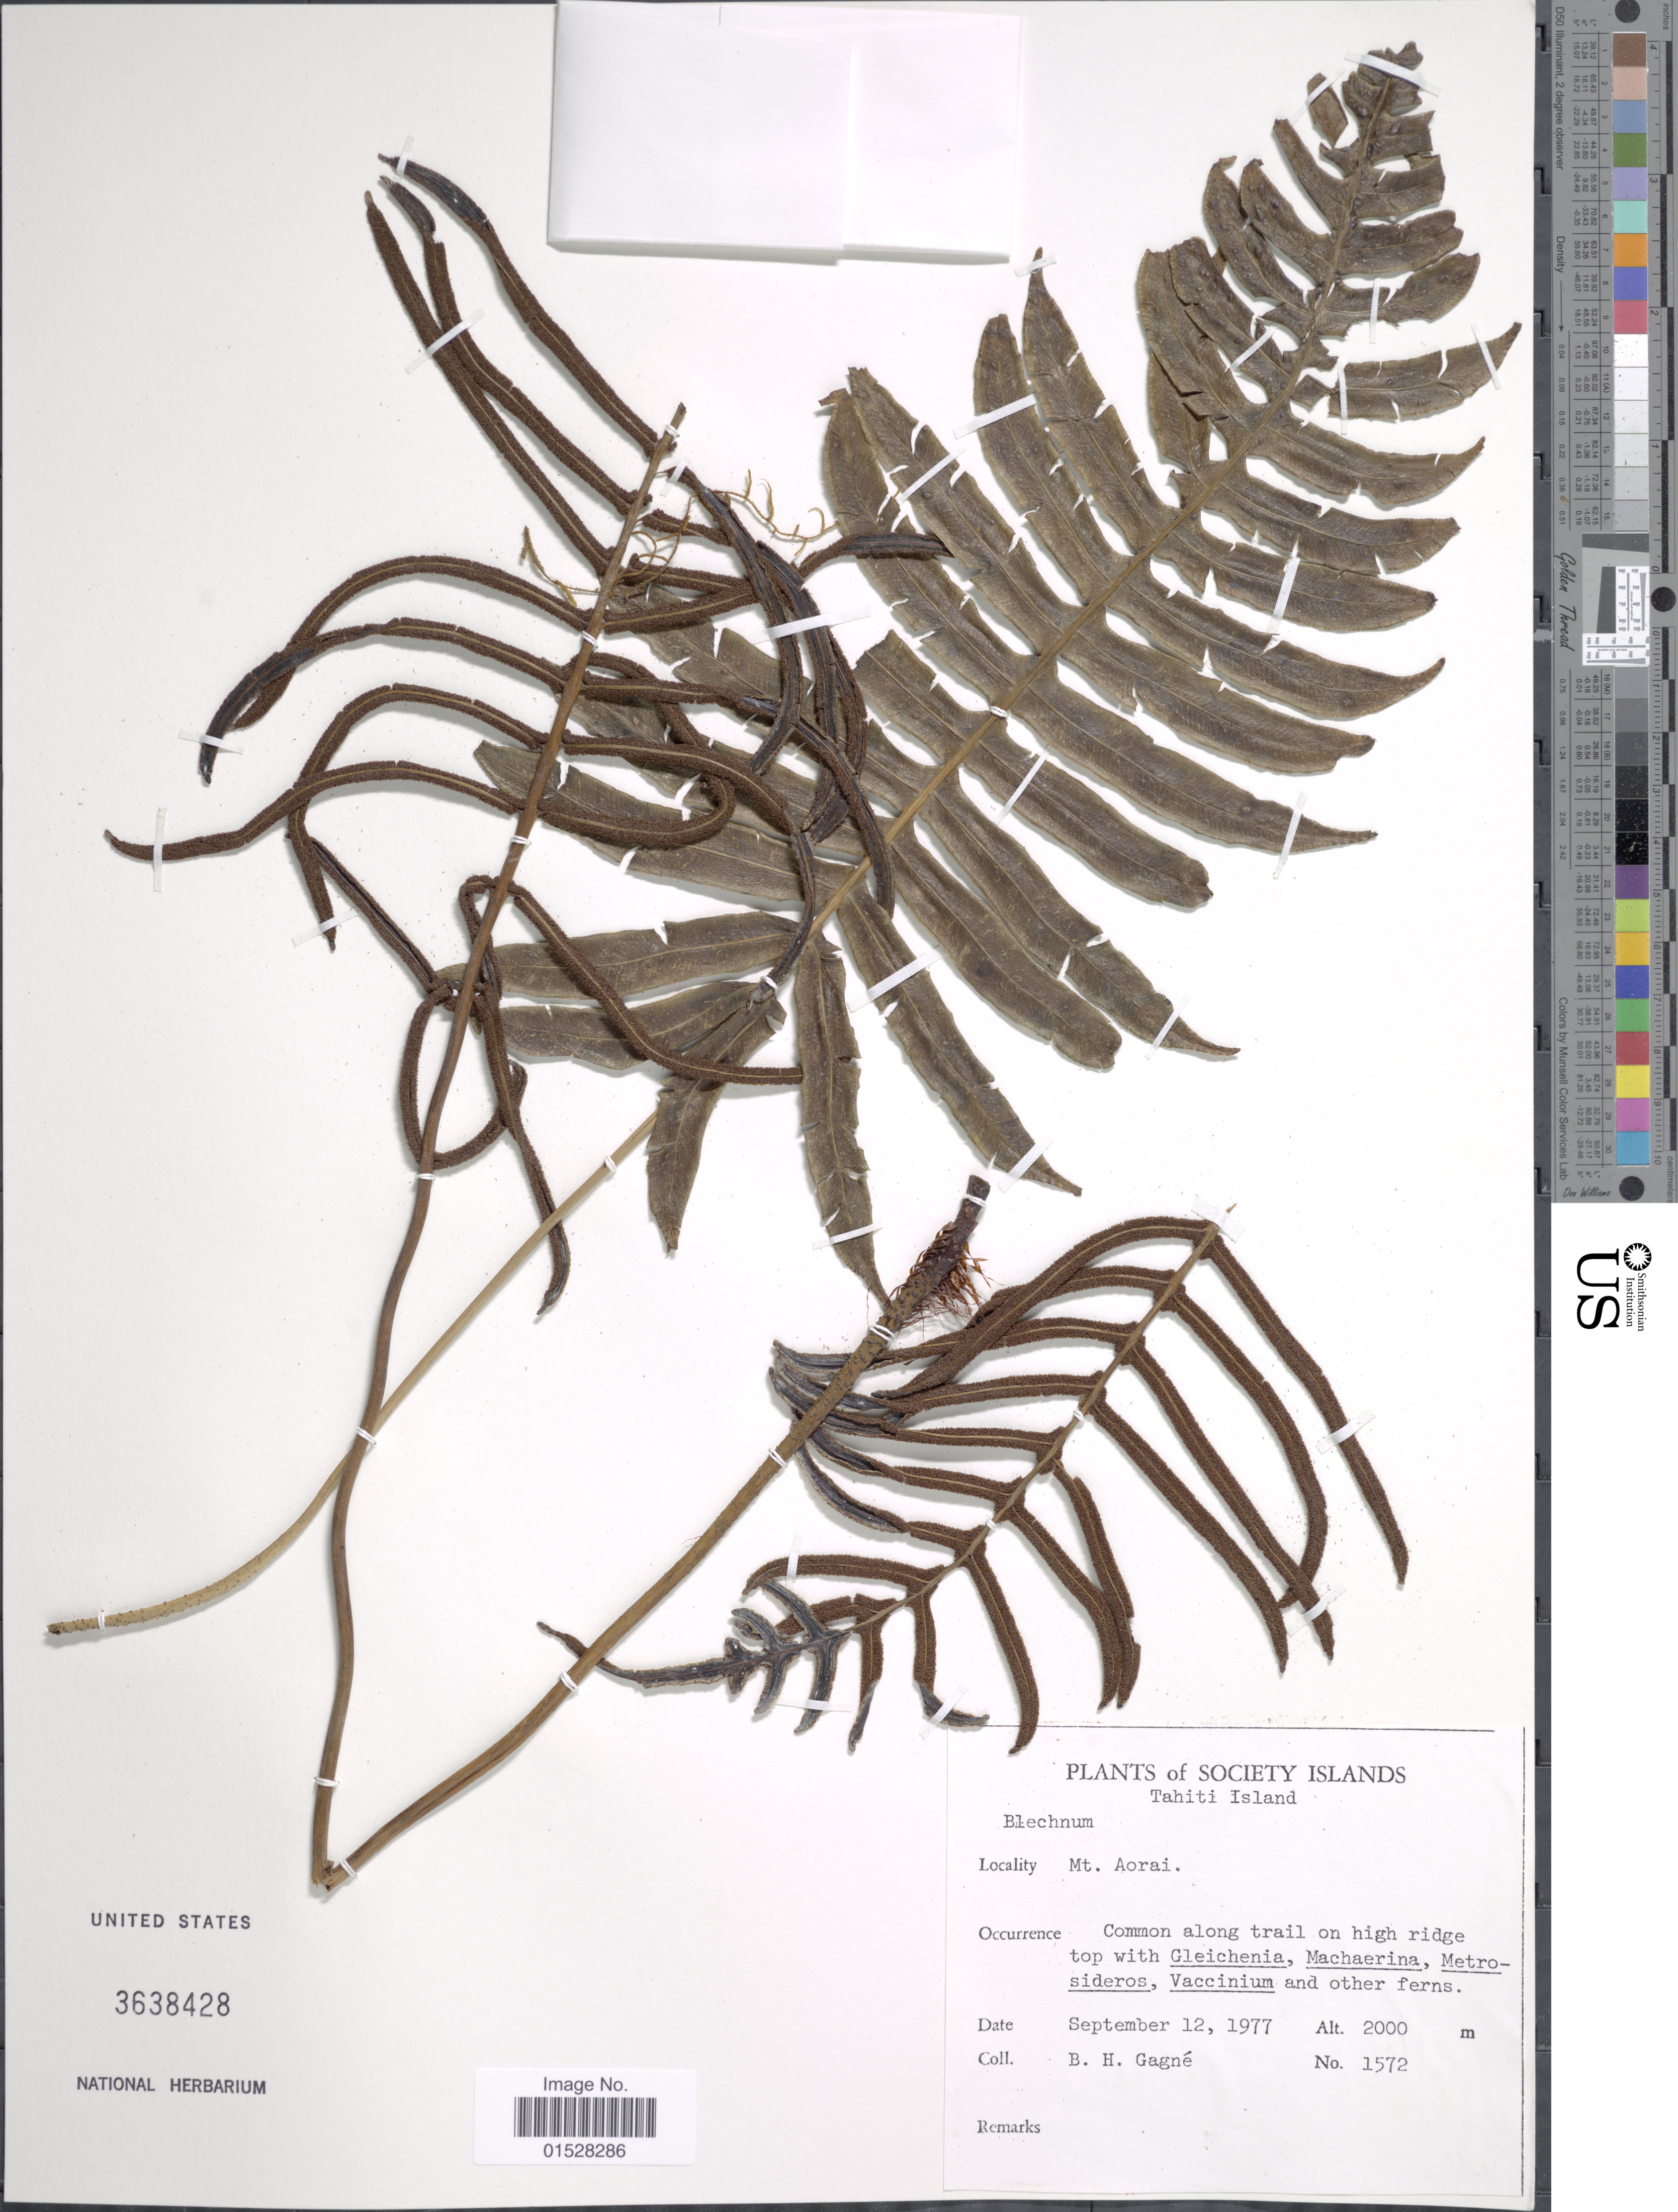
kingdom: Plantae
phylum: Tracheophyta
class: Polypodiopsida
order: Polypodiales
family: Blechnaceae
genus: Blechnum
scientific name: Blechnum vulcanicum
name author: (Blume) Kuhn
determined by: Florence, J.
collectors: B. H. Gagné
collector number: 1572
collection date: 1977-09-12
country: French Polynesia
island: Tahiti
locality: Society Islands, Tahiti Island, Mt. Aorai, along trail on high ridge top.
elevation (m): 2000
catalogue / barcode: US 3638428